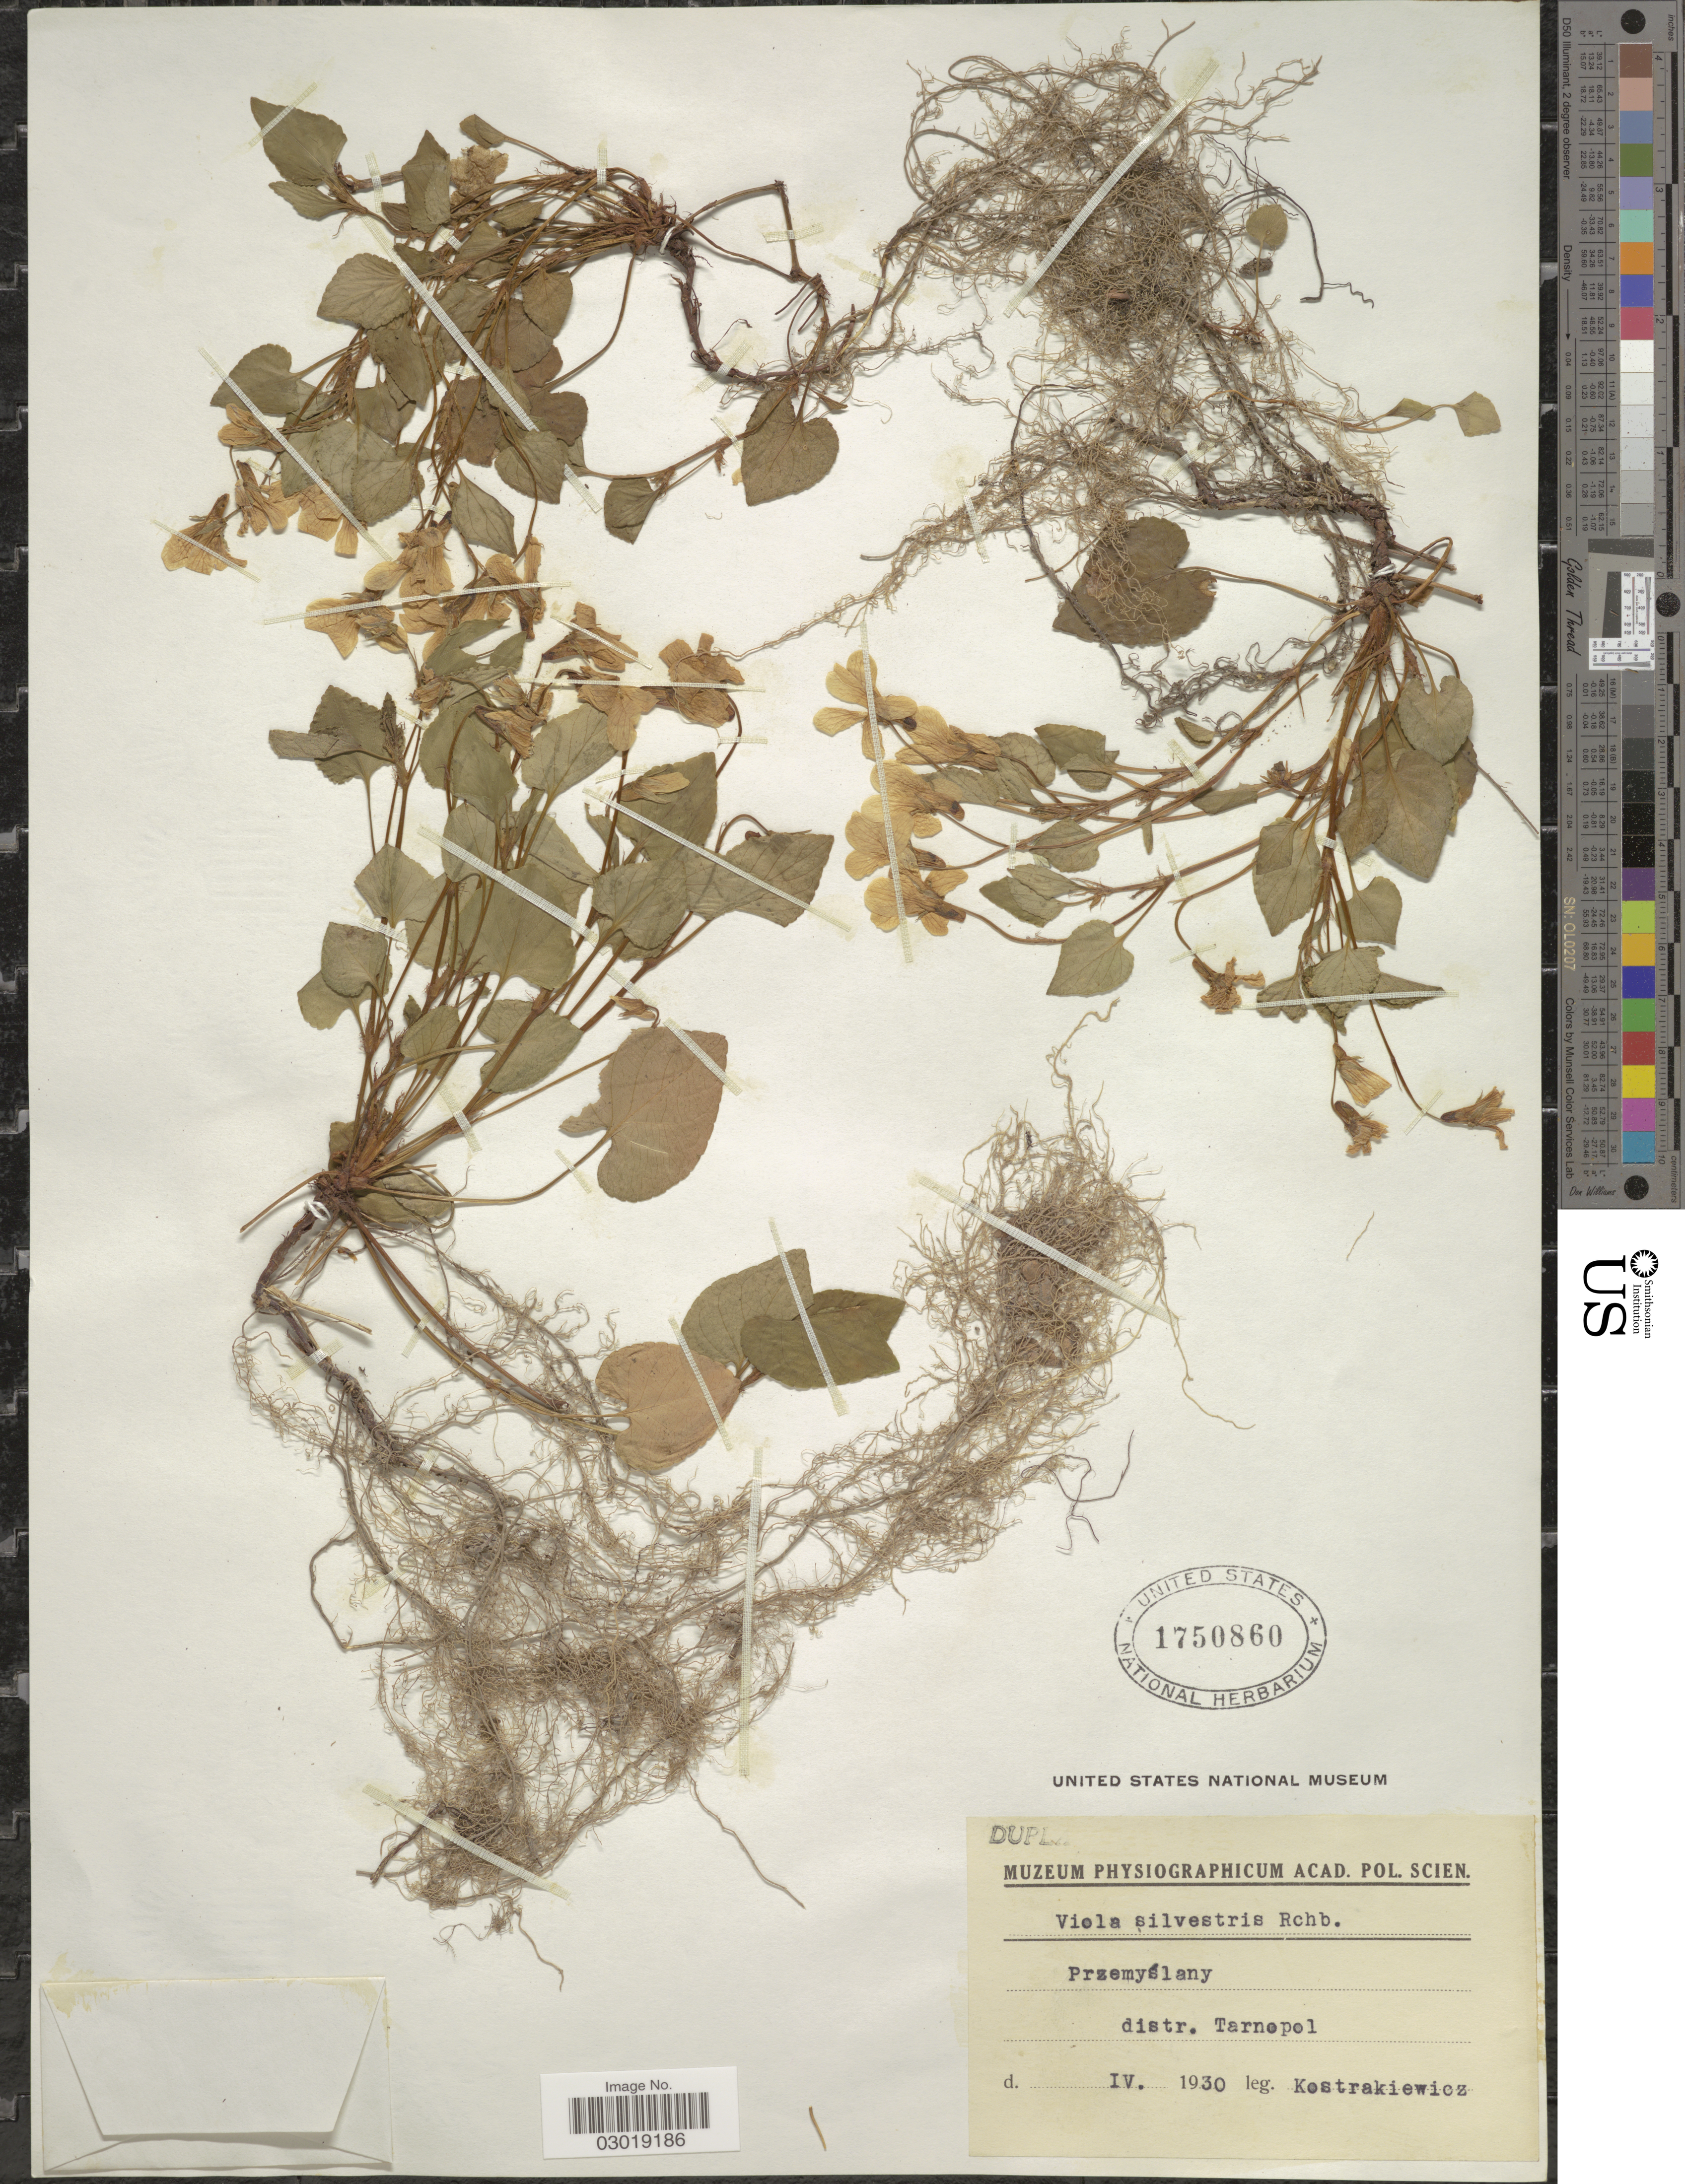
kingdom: Plantae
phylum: Tracheophyta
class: Magnoliopsida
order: Malpighiales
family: Violaceae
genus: Viola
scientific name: Viola sylvestris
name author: Lam.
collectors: Kostrakiewicz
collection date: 1930-04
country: Ukraine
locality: Przemyslany, distr. Tarnopol.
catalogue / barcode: US 1750860